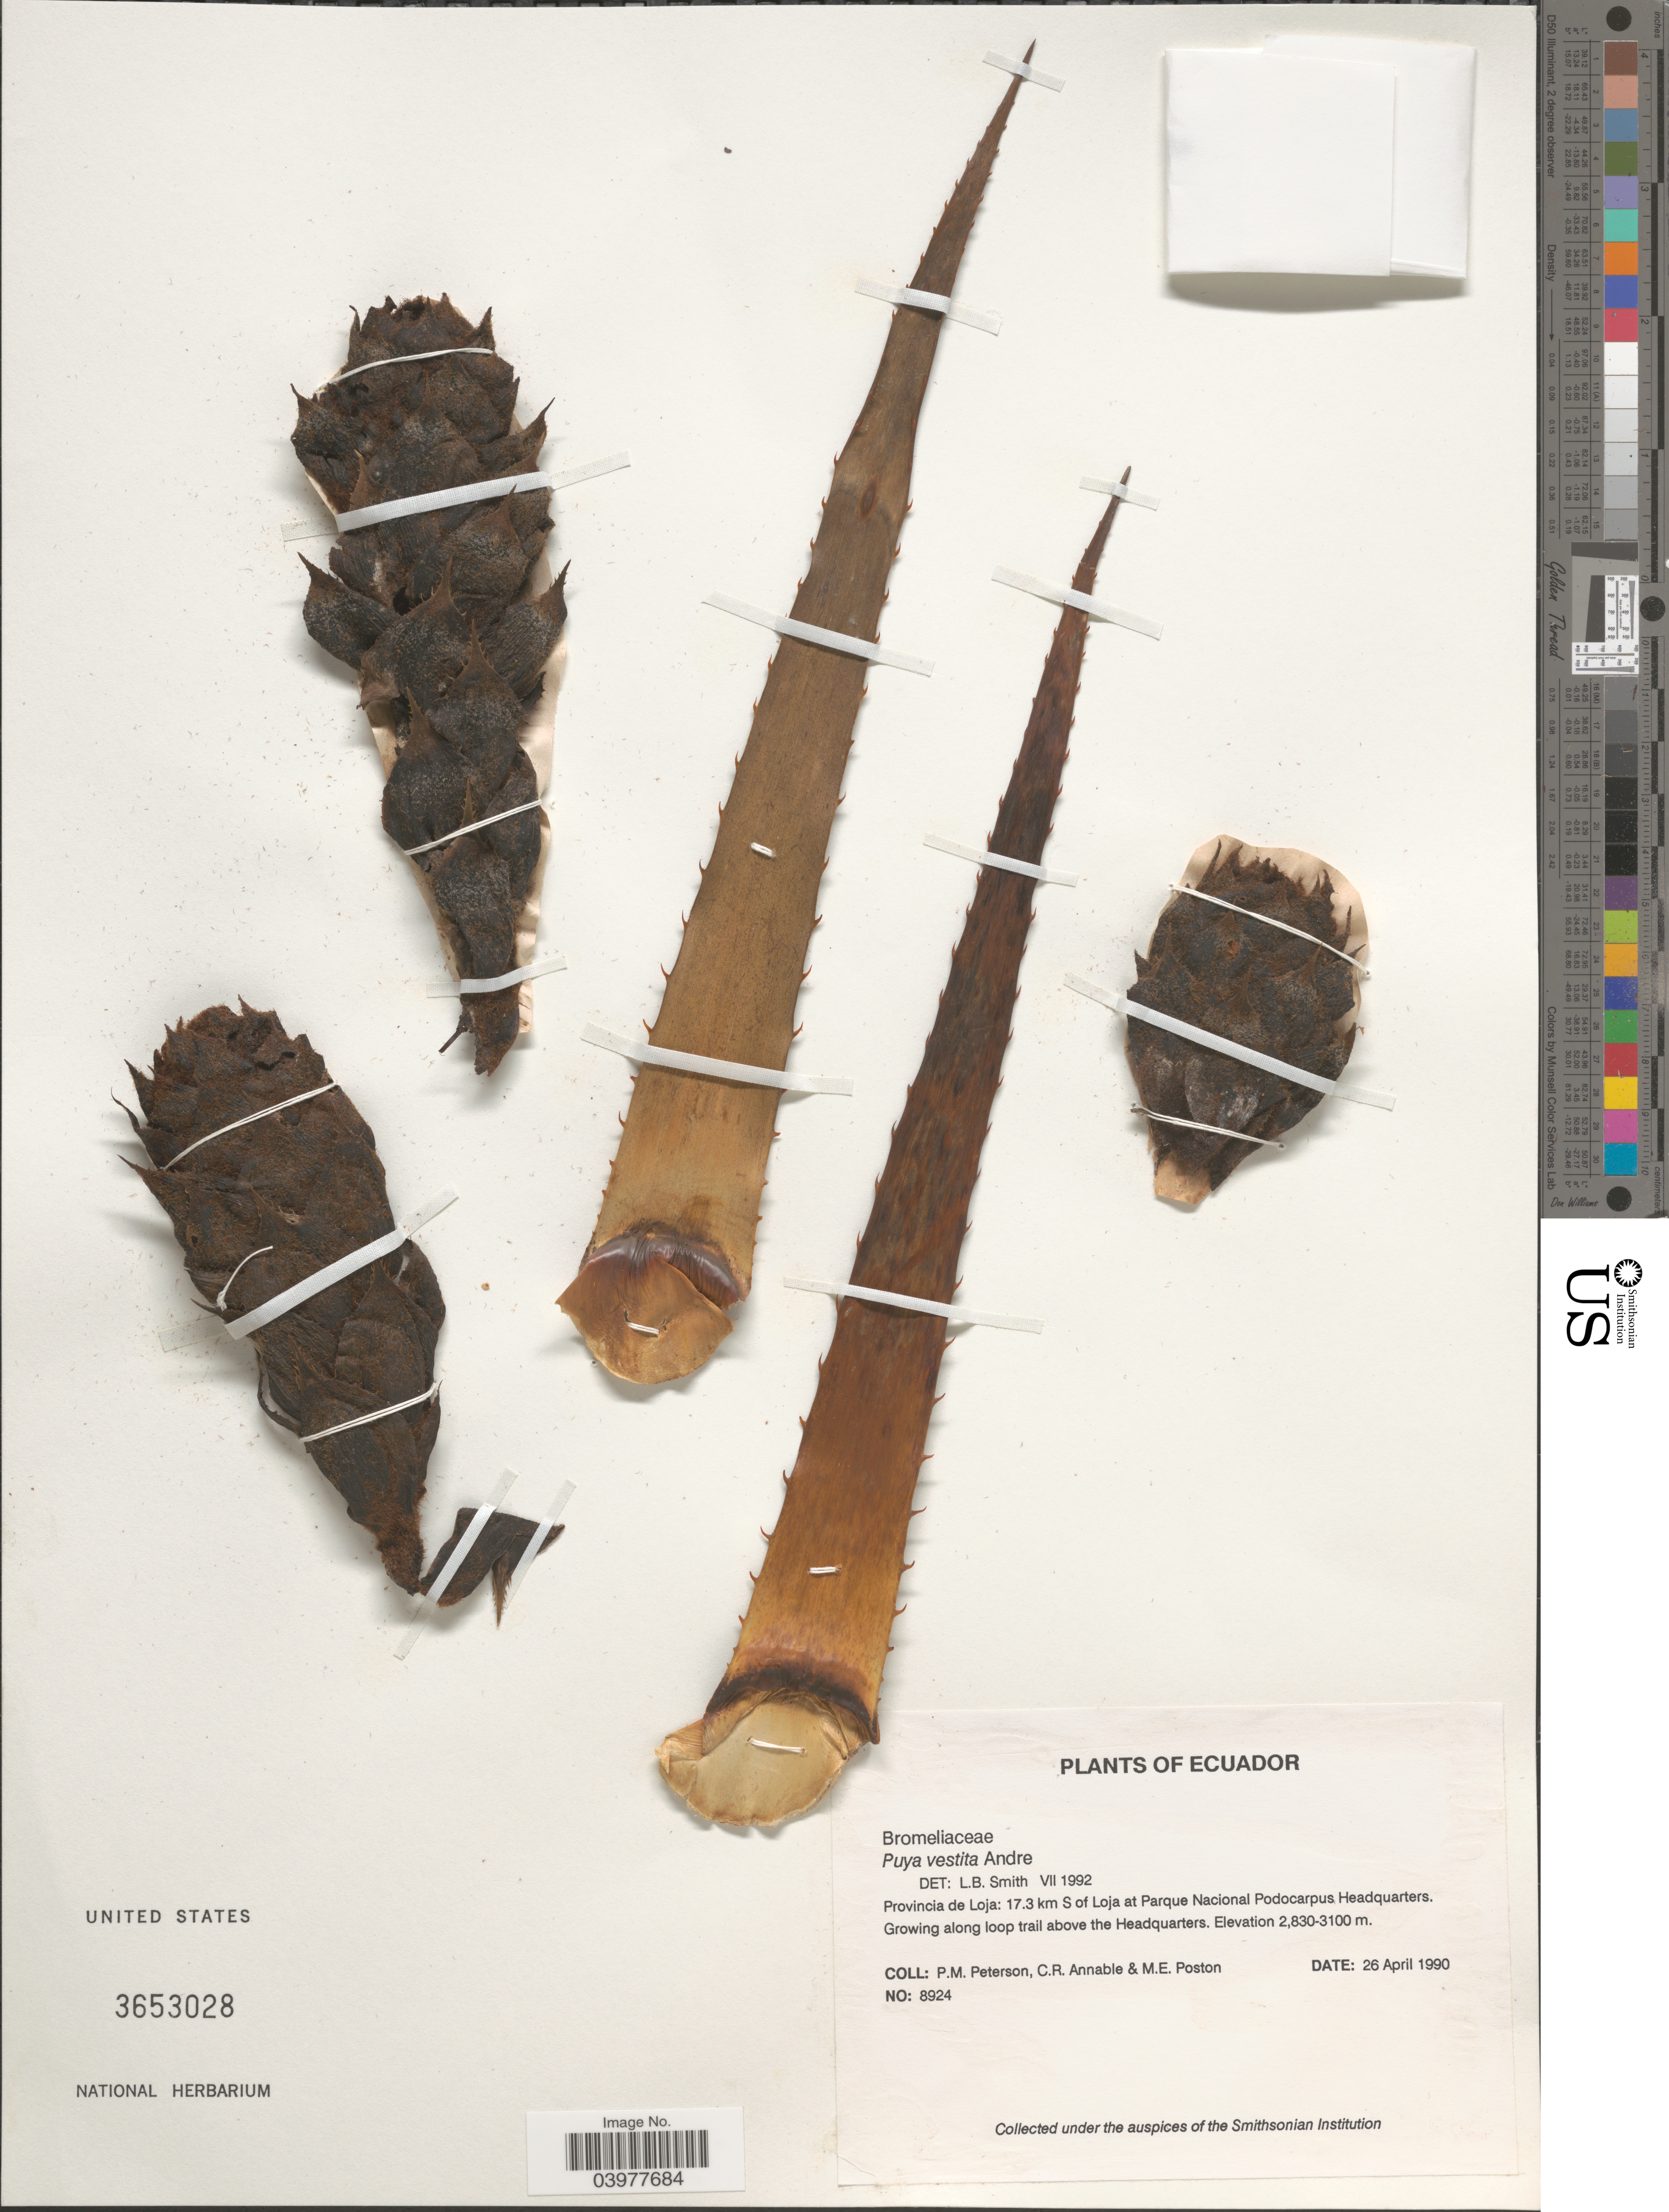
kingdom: Plantae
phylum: Tracheophyta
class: Liliopsida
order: Poales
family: Bromeliaceae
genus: Puya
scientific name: Puya vestita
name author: André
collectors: P. M. Peterson, C. R. Annable & M. Poston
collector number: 8924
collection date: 1990-04-26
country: Ecuador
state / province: Loja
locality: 17.3 km S of Loja at Parque Nacional Podocarpus Headquarters. Along loop trail above the Headquarters.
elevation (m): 2830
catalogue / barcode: US 3653028